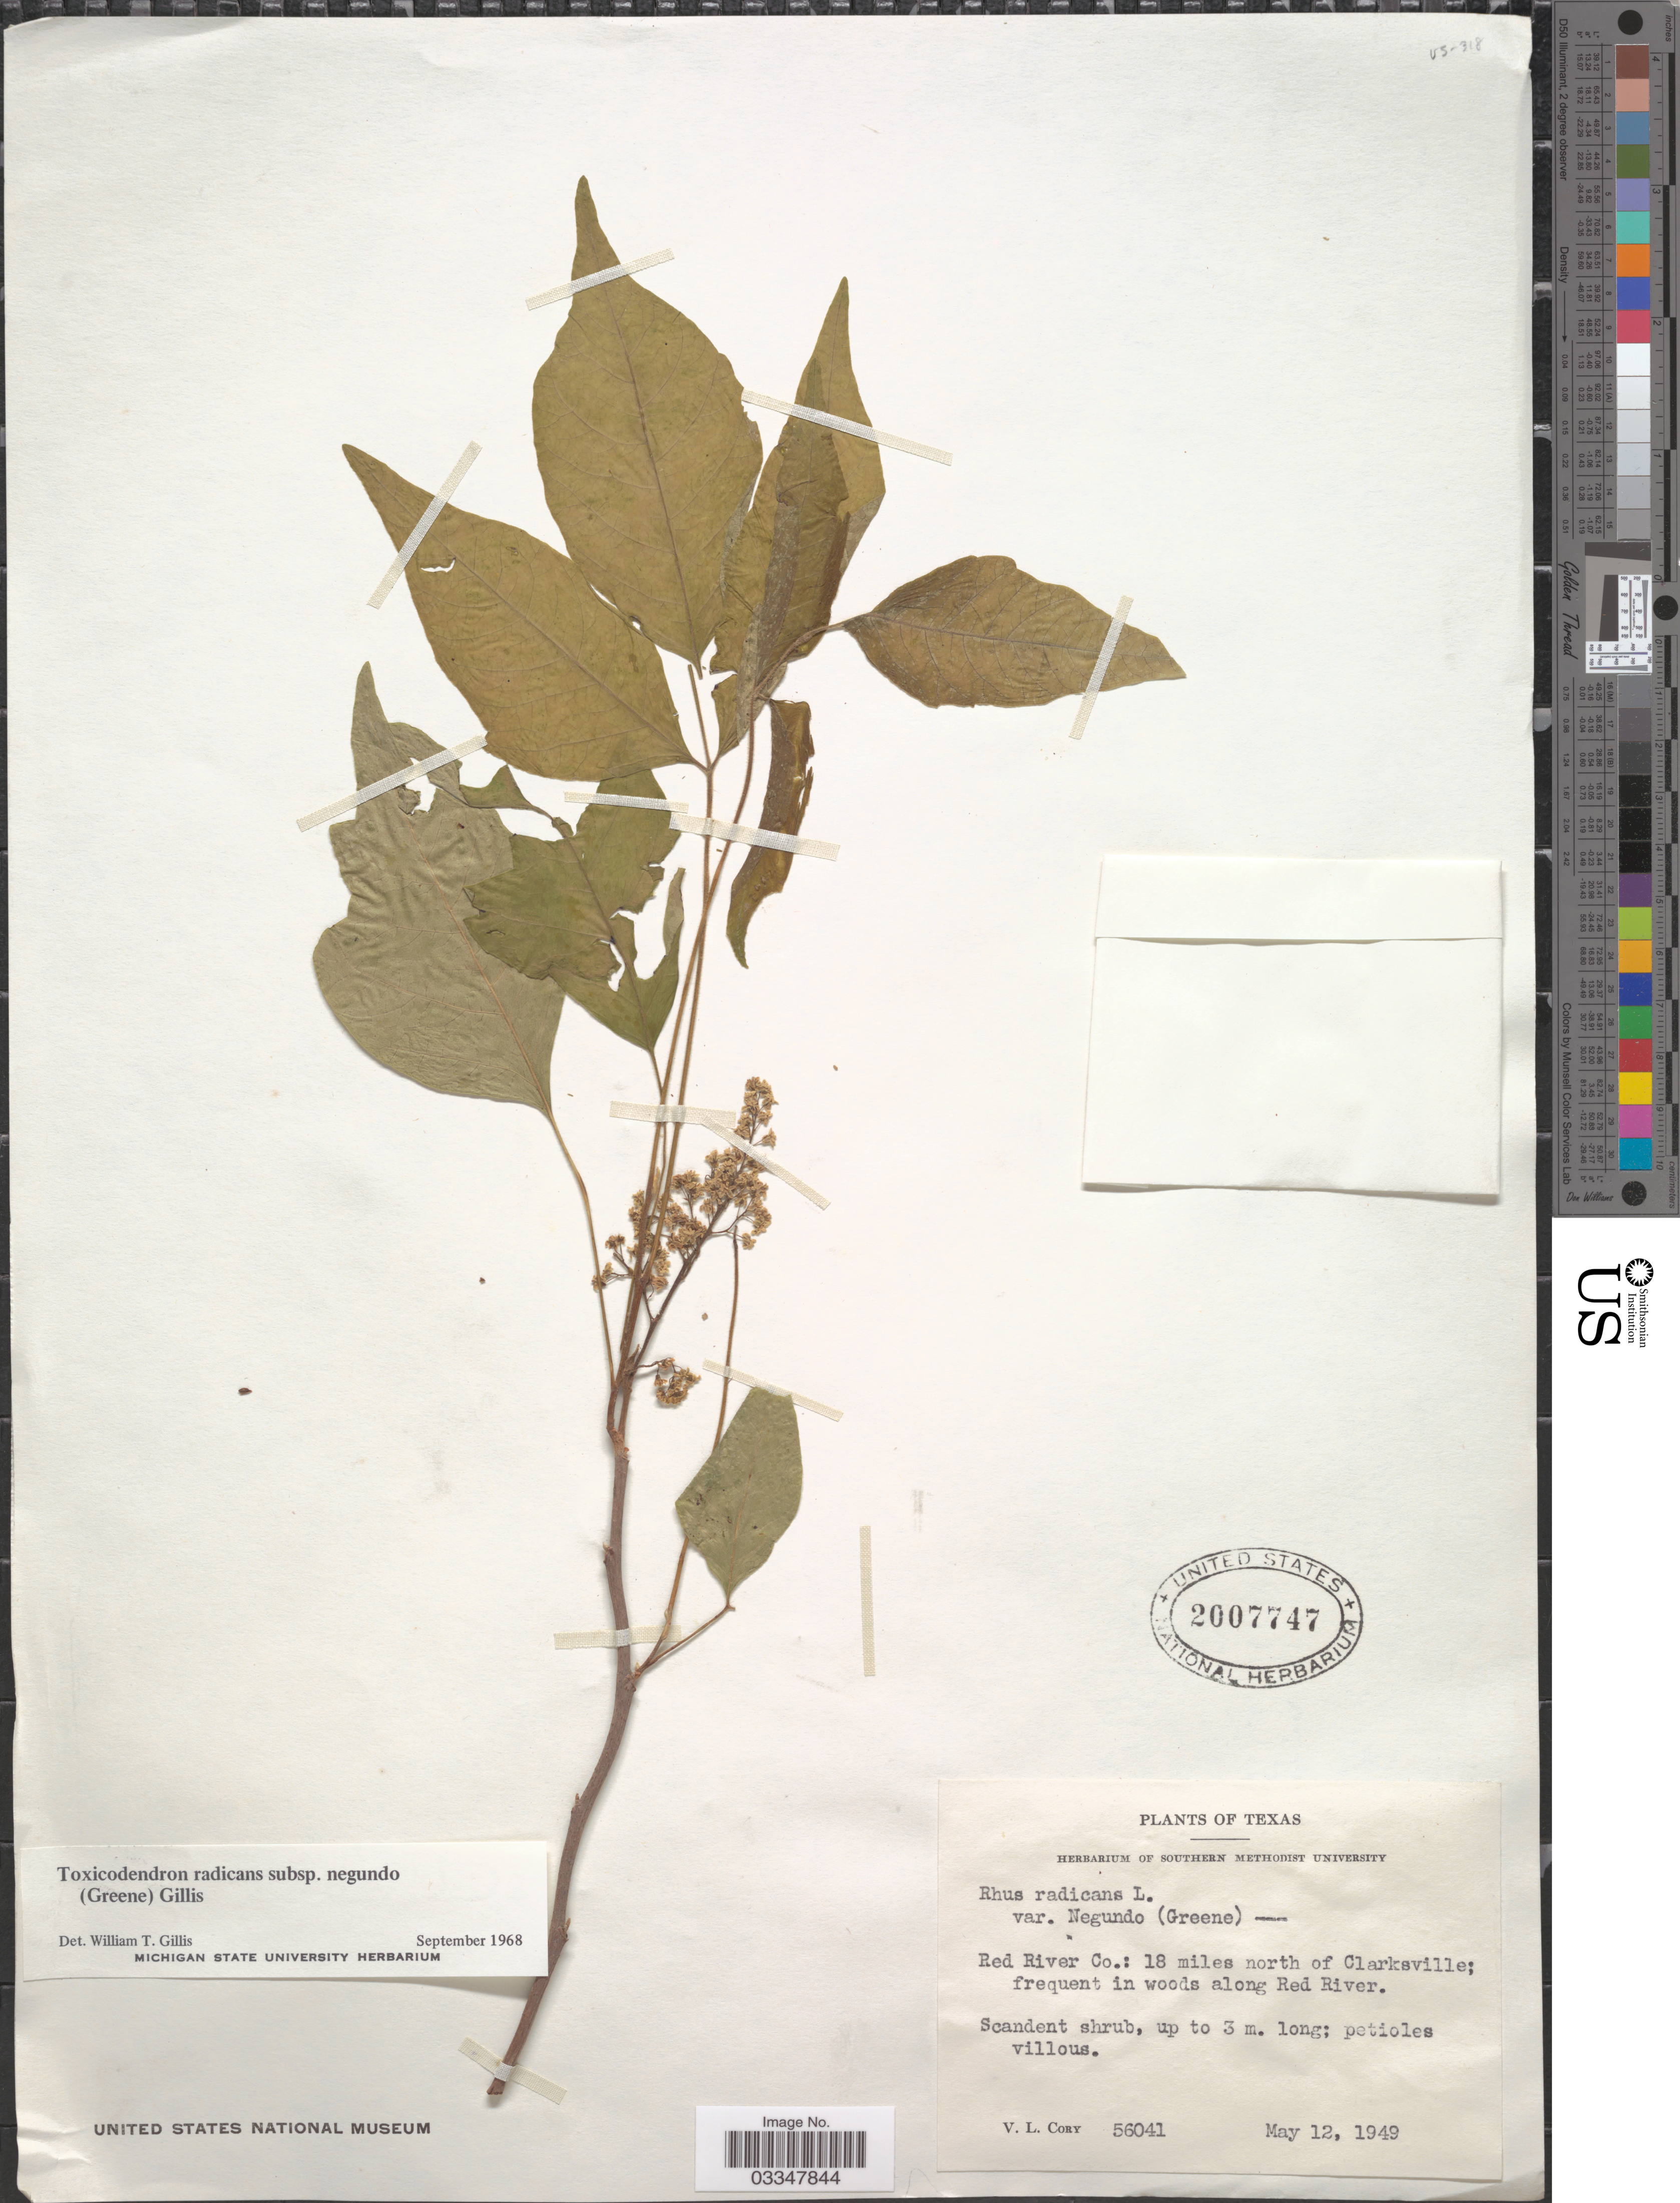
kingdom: Plantae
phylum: Tracheophyta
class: Magnoliopsida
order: Sapindales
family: Anacardiaceae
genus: Toxicodendron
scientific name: Toxicodendron radicans subsp. negundo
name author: (Greene) Gillis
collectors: V. Cory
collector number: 56041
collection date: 1949-05-12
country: United States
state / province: Texas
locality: Red River Co.: 18 miles north of Clarksville; frequent in woods along Red River.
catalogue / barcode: US 2007747